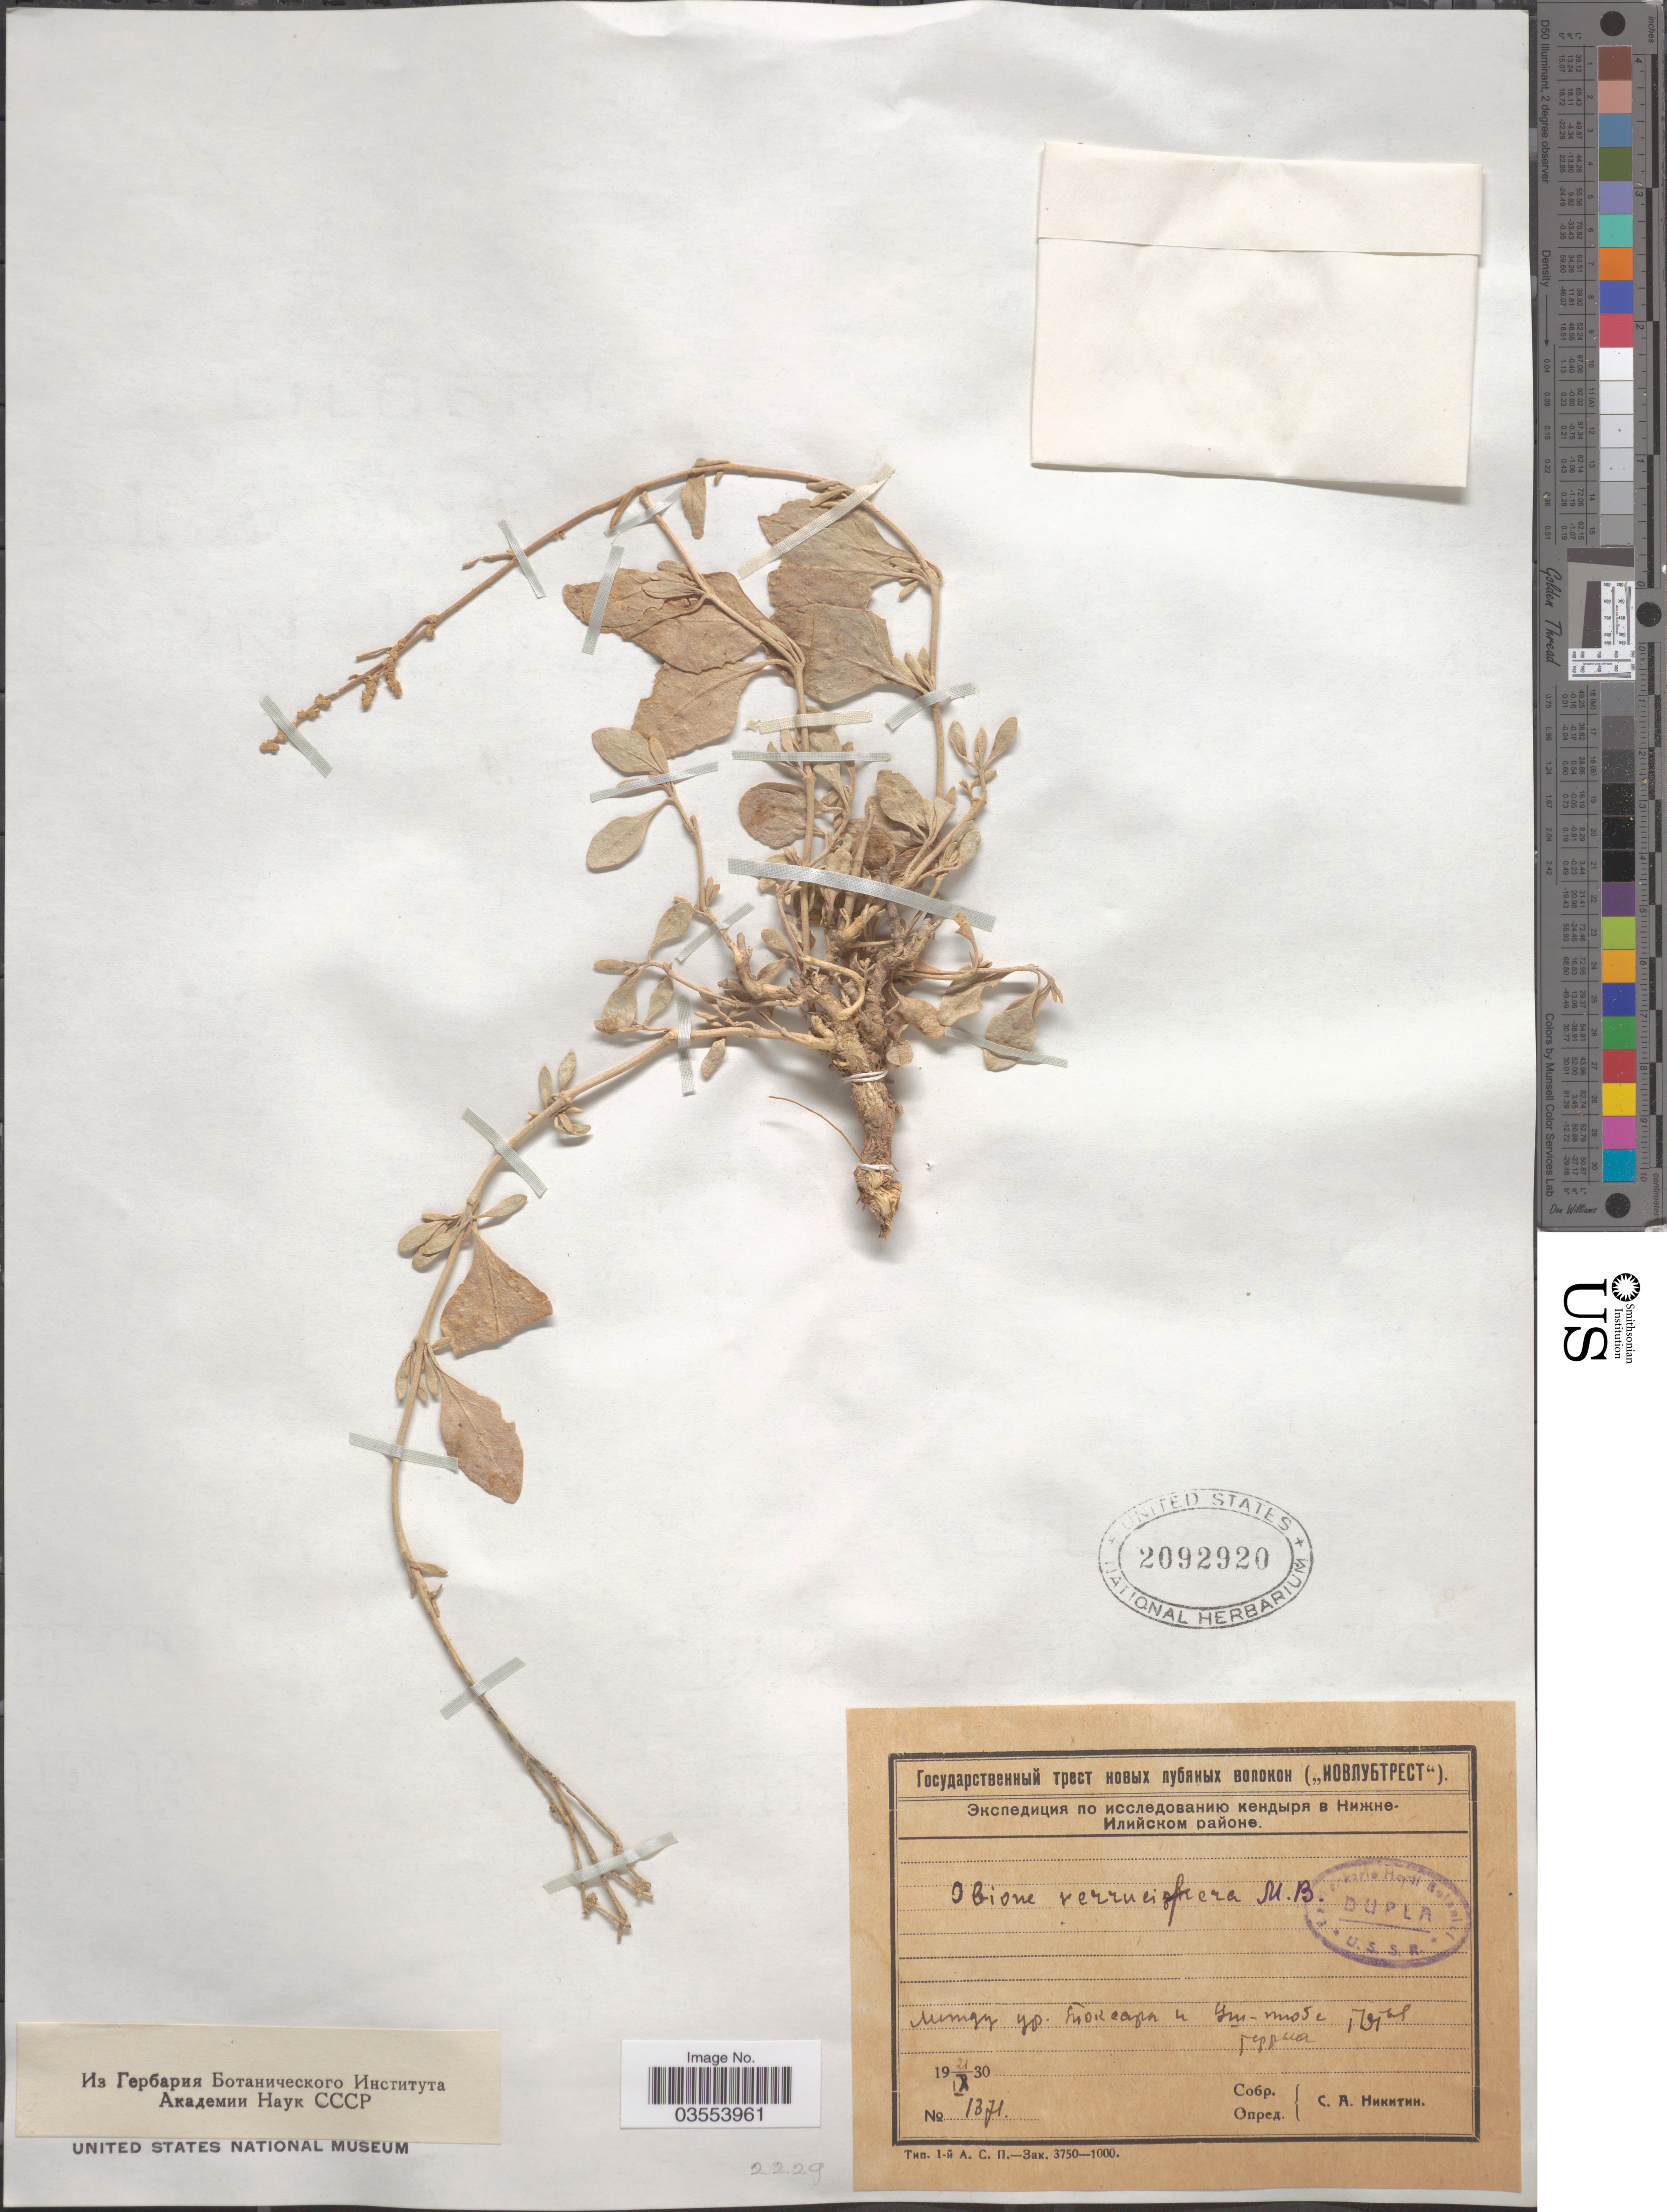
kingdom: Plantae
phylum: Tracheophyta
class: Magnoliopsida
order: Caryophyllales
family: Amaranthaceae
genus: Atriplex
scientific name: Atriplex verrucifera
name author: M. Bieb.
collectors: S. Nikitin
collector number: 1371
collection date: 1930-09-21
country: Kazakhstan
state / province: Almaty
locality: Toksary.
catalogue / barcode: US 2092920